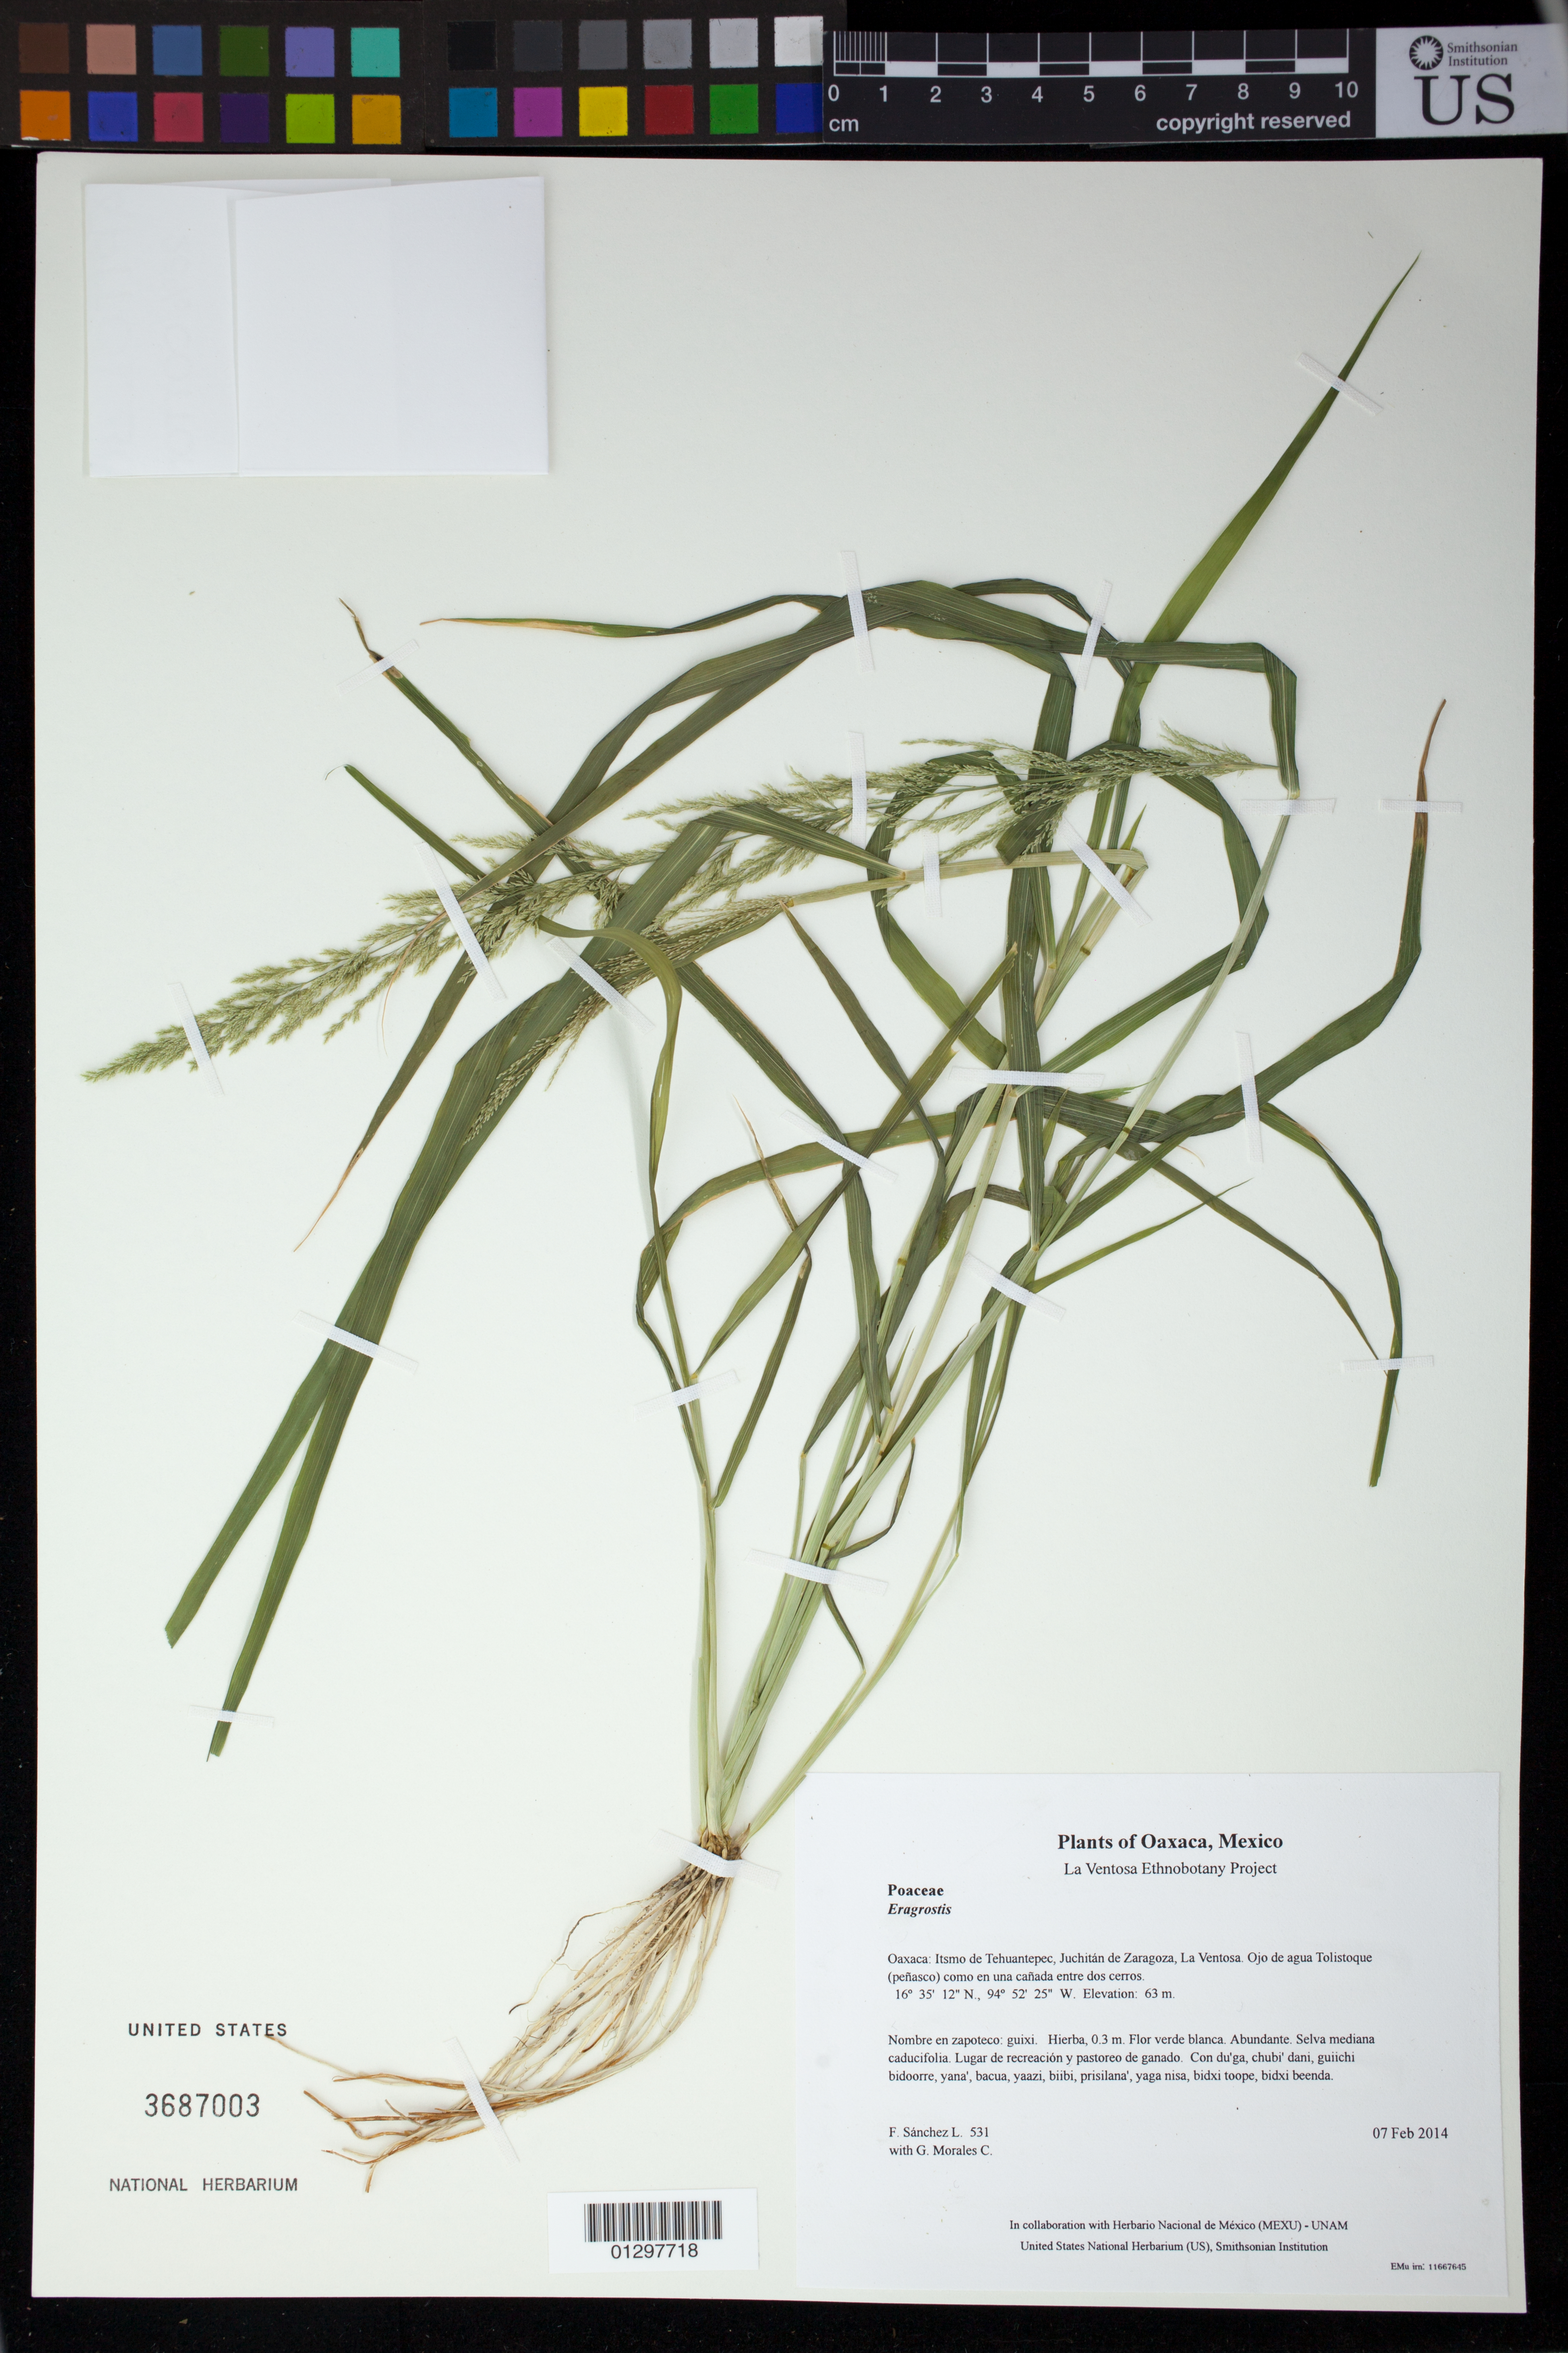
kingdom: Plantae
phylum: Tracheophyta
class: Liliopsida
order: Poales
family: Poaceae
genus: Eragrostis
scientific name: Eragrostis sp.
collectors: F. Sánchez L. & G. Morales C.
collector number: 531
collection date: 2014-02-07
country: Mexico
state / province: Oaxaca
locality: Itsmo de Tehuantepec, Juchitán de Zaragoza, La Ventosa. Ojo de agua Tolistoque (peñasco) como en una cañada entre dos cerros.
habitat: Selva mediana caducifolia. Lugar de recreación y pastoreo de ganado.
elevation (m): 63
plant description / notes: JEBOT, MEXU, SERO, US; Guixi. 0.3 m. Guie' naga' naquichi'. Stale.; zacate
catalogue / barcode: US 3687003